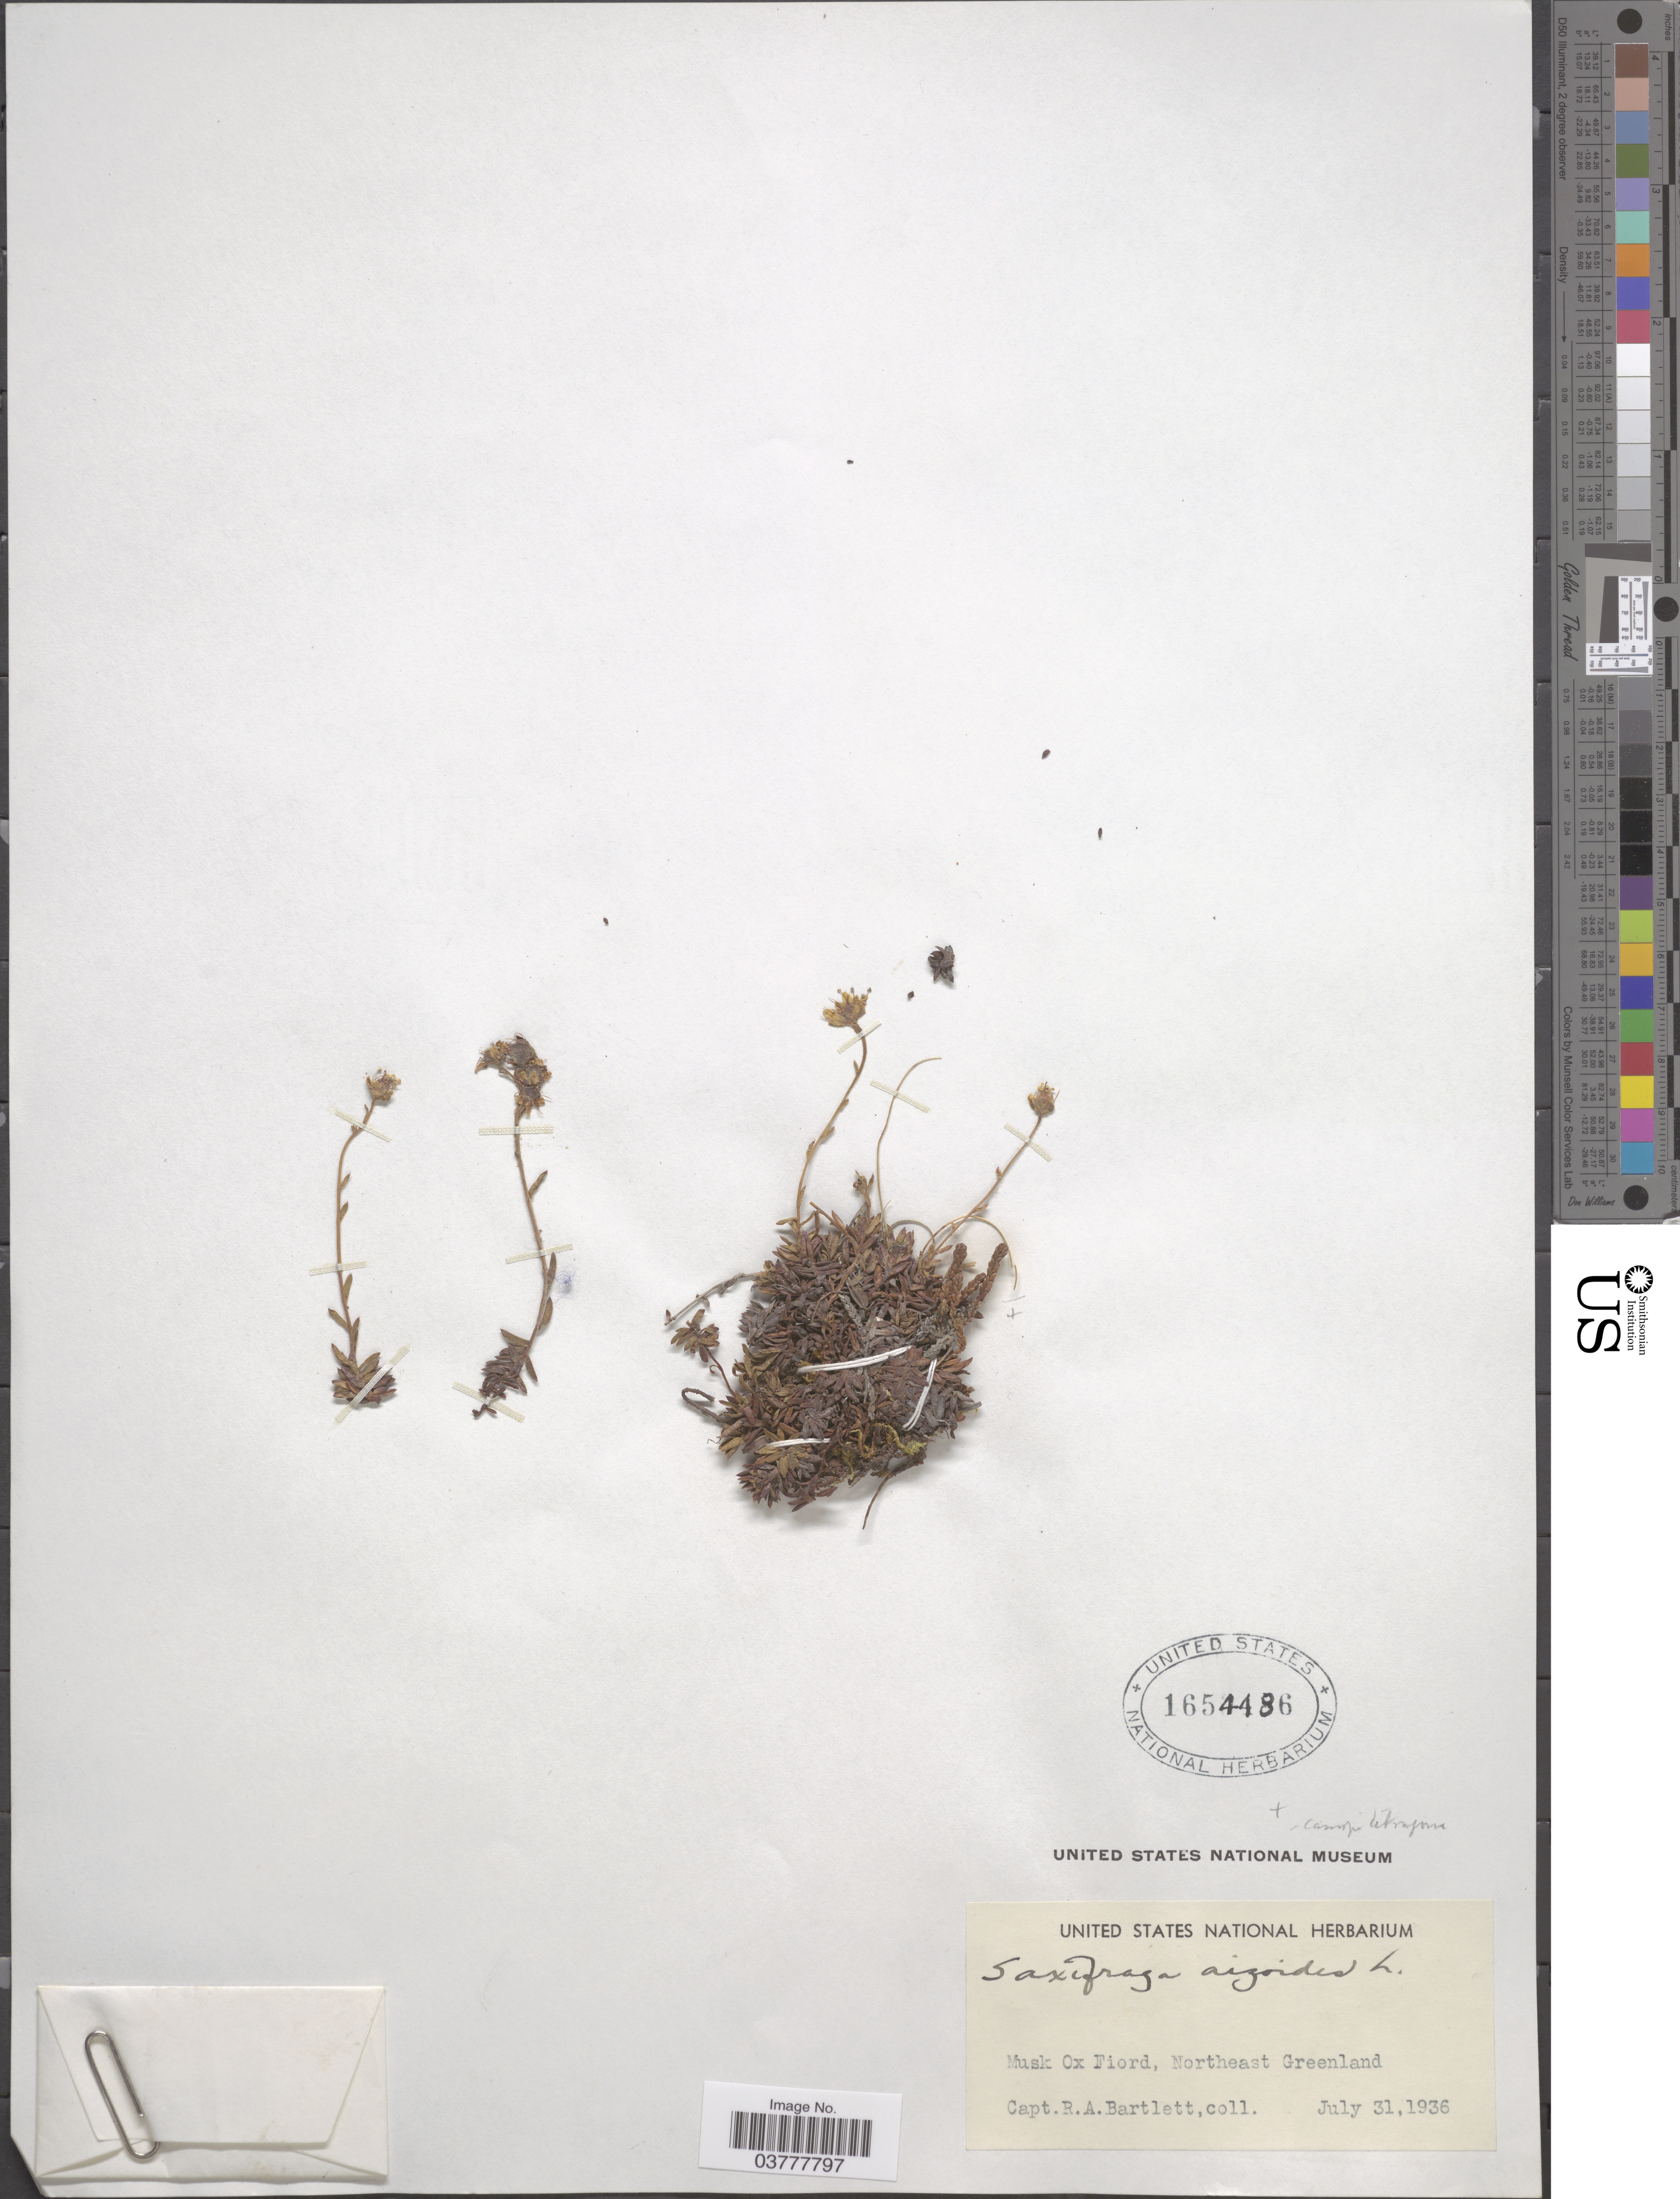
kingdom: Plantae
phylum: Tracheophyta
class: Magnoliopsida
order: Saxifragales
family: Saxifragaceae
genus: Saxifraga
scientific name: Saxifraga aizoides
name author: L.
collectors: R. A. Bartlett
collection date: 1936-07-31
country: Greenland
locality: Musk Ox Fiord, Northeast Greenland.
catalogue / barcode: US 1654486